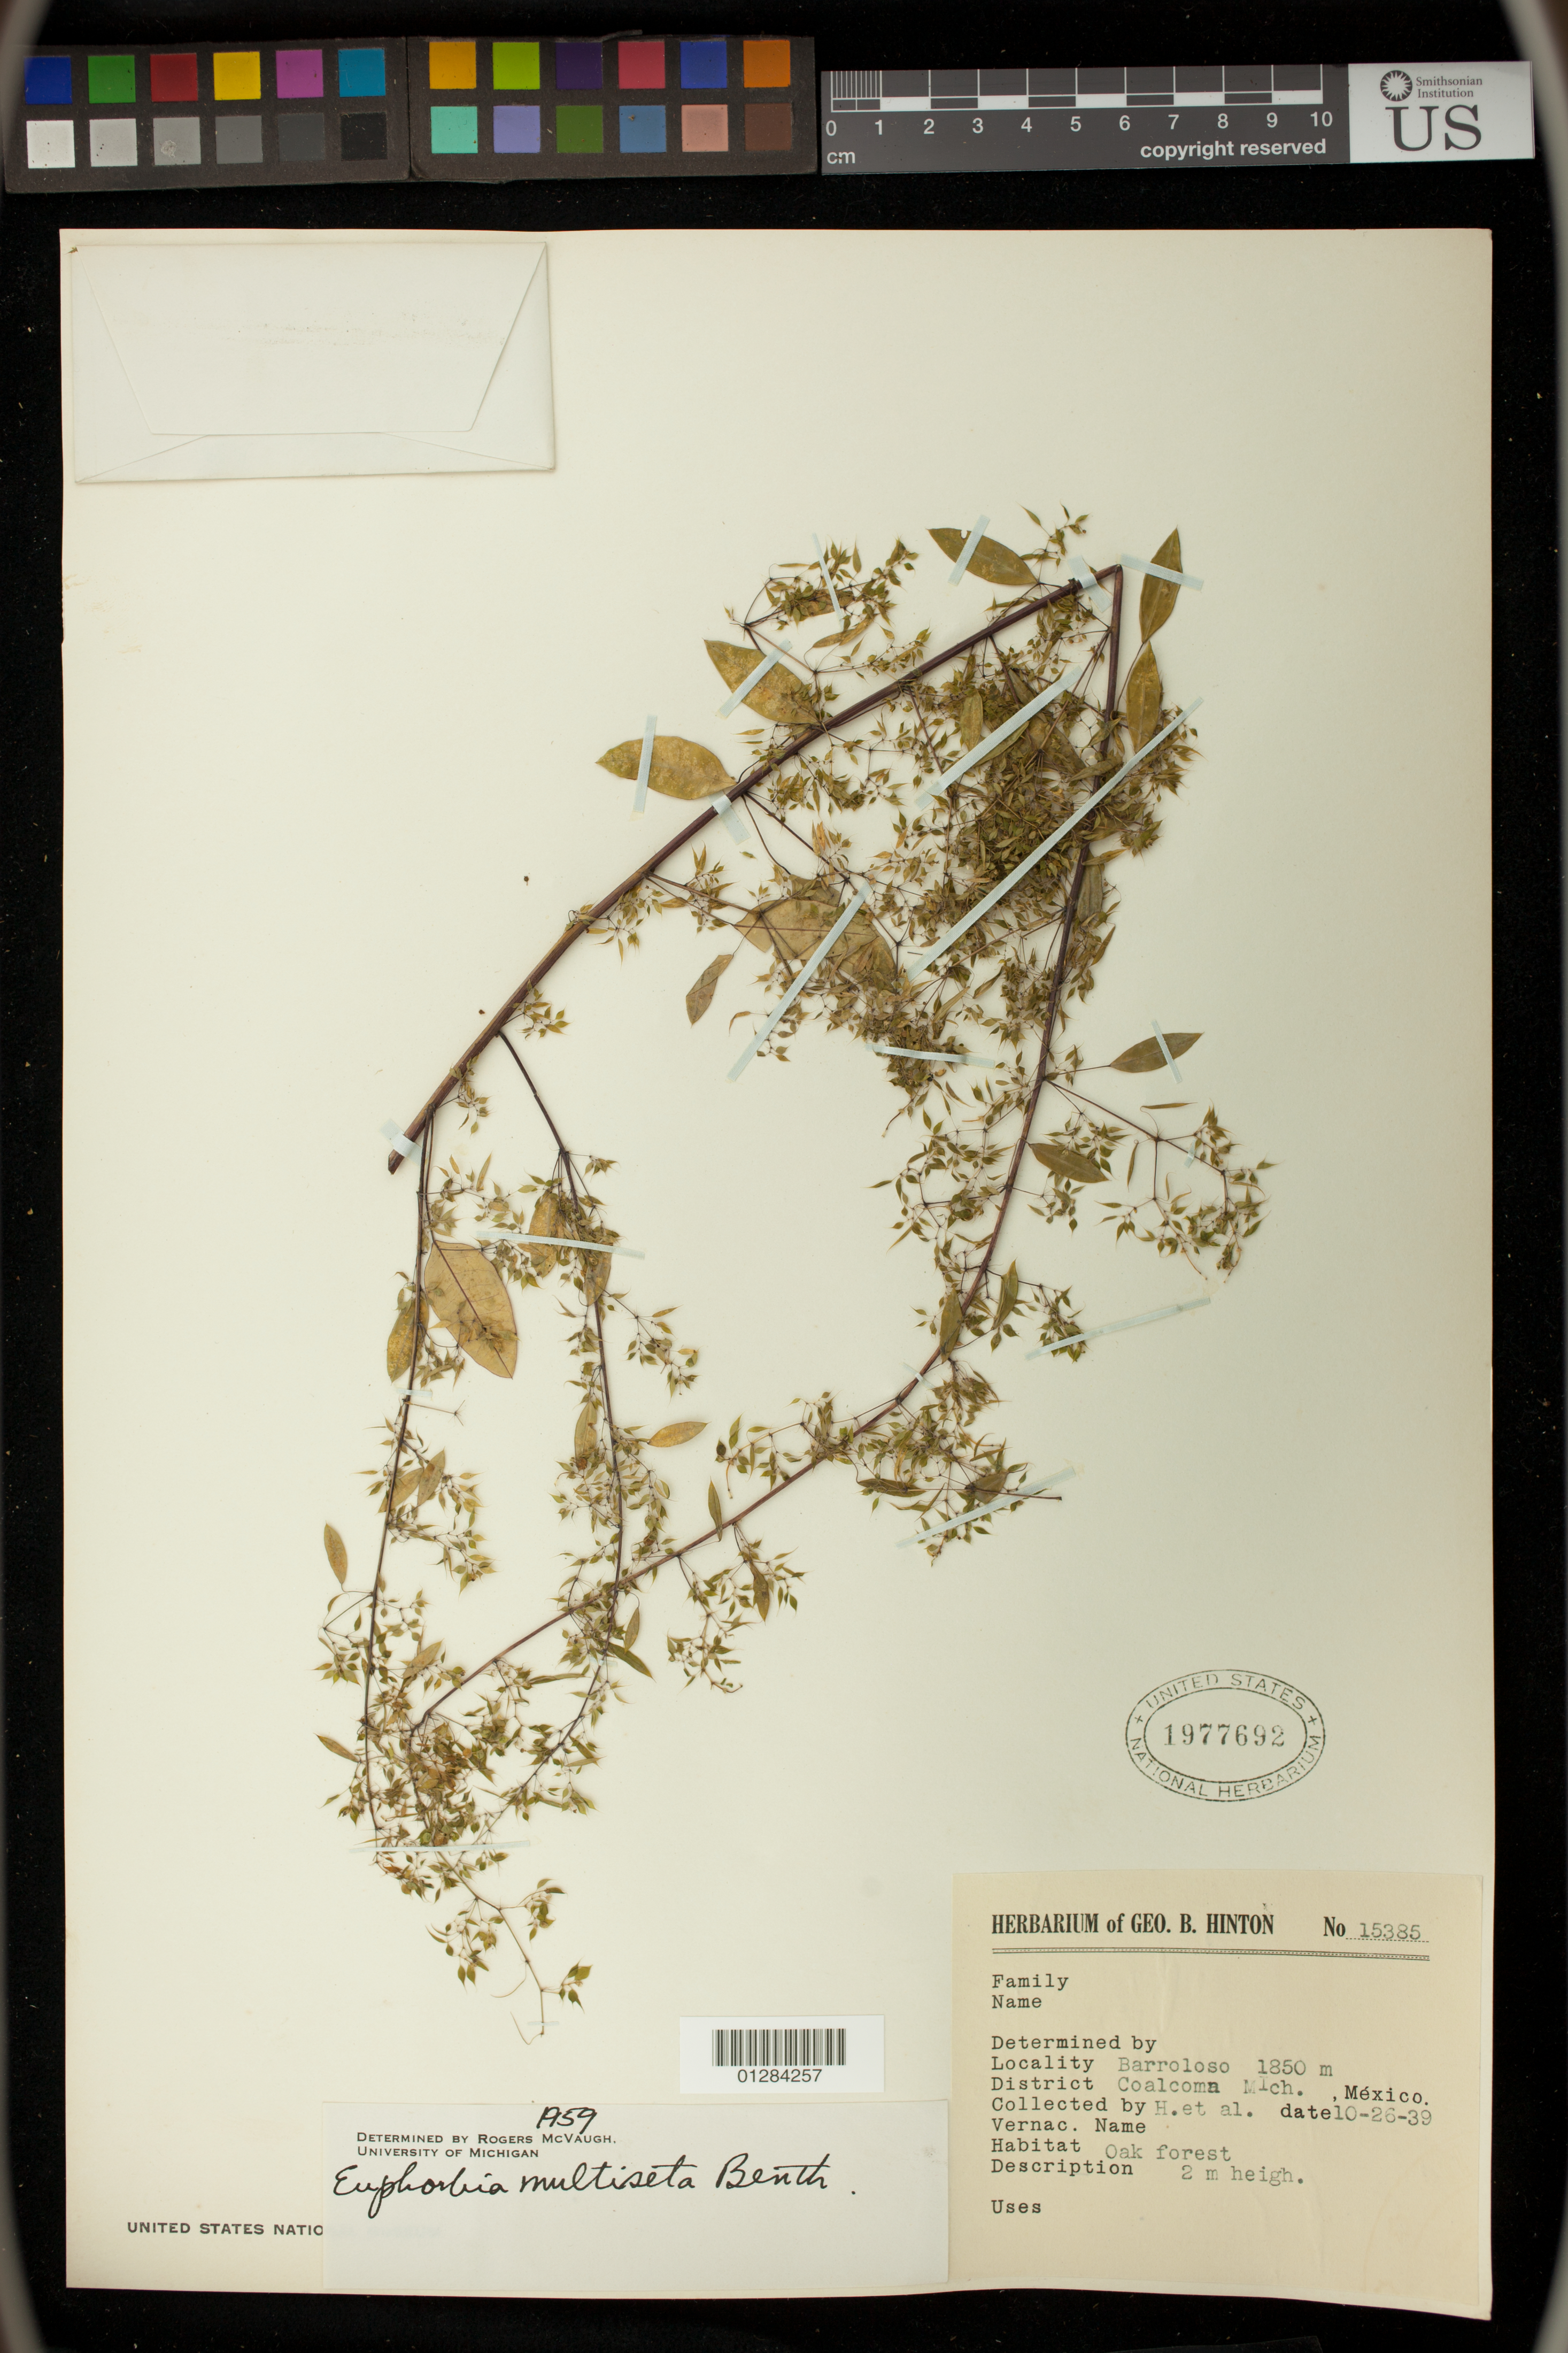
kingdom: Plantae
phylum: Tracheophyta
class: Magnoliopsida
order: Malpighiales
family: Euphorbiaceae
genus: Euphorbia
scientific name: Euphorbia multiseta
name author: Benth.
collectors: G. B. Hinton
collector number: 15385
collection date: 1939-10-26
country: Mexico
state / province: Michoacán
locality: Barroloso, Coalcoma [Coalcoman]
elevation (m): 1850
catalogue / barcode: US 1977692